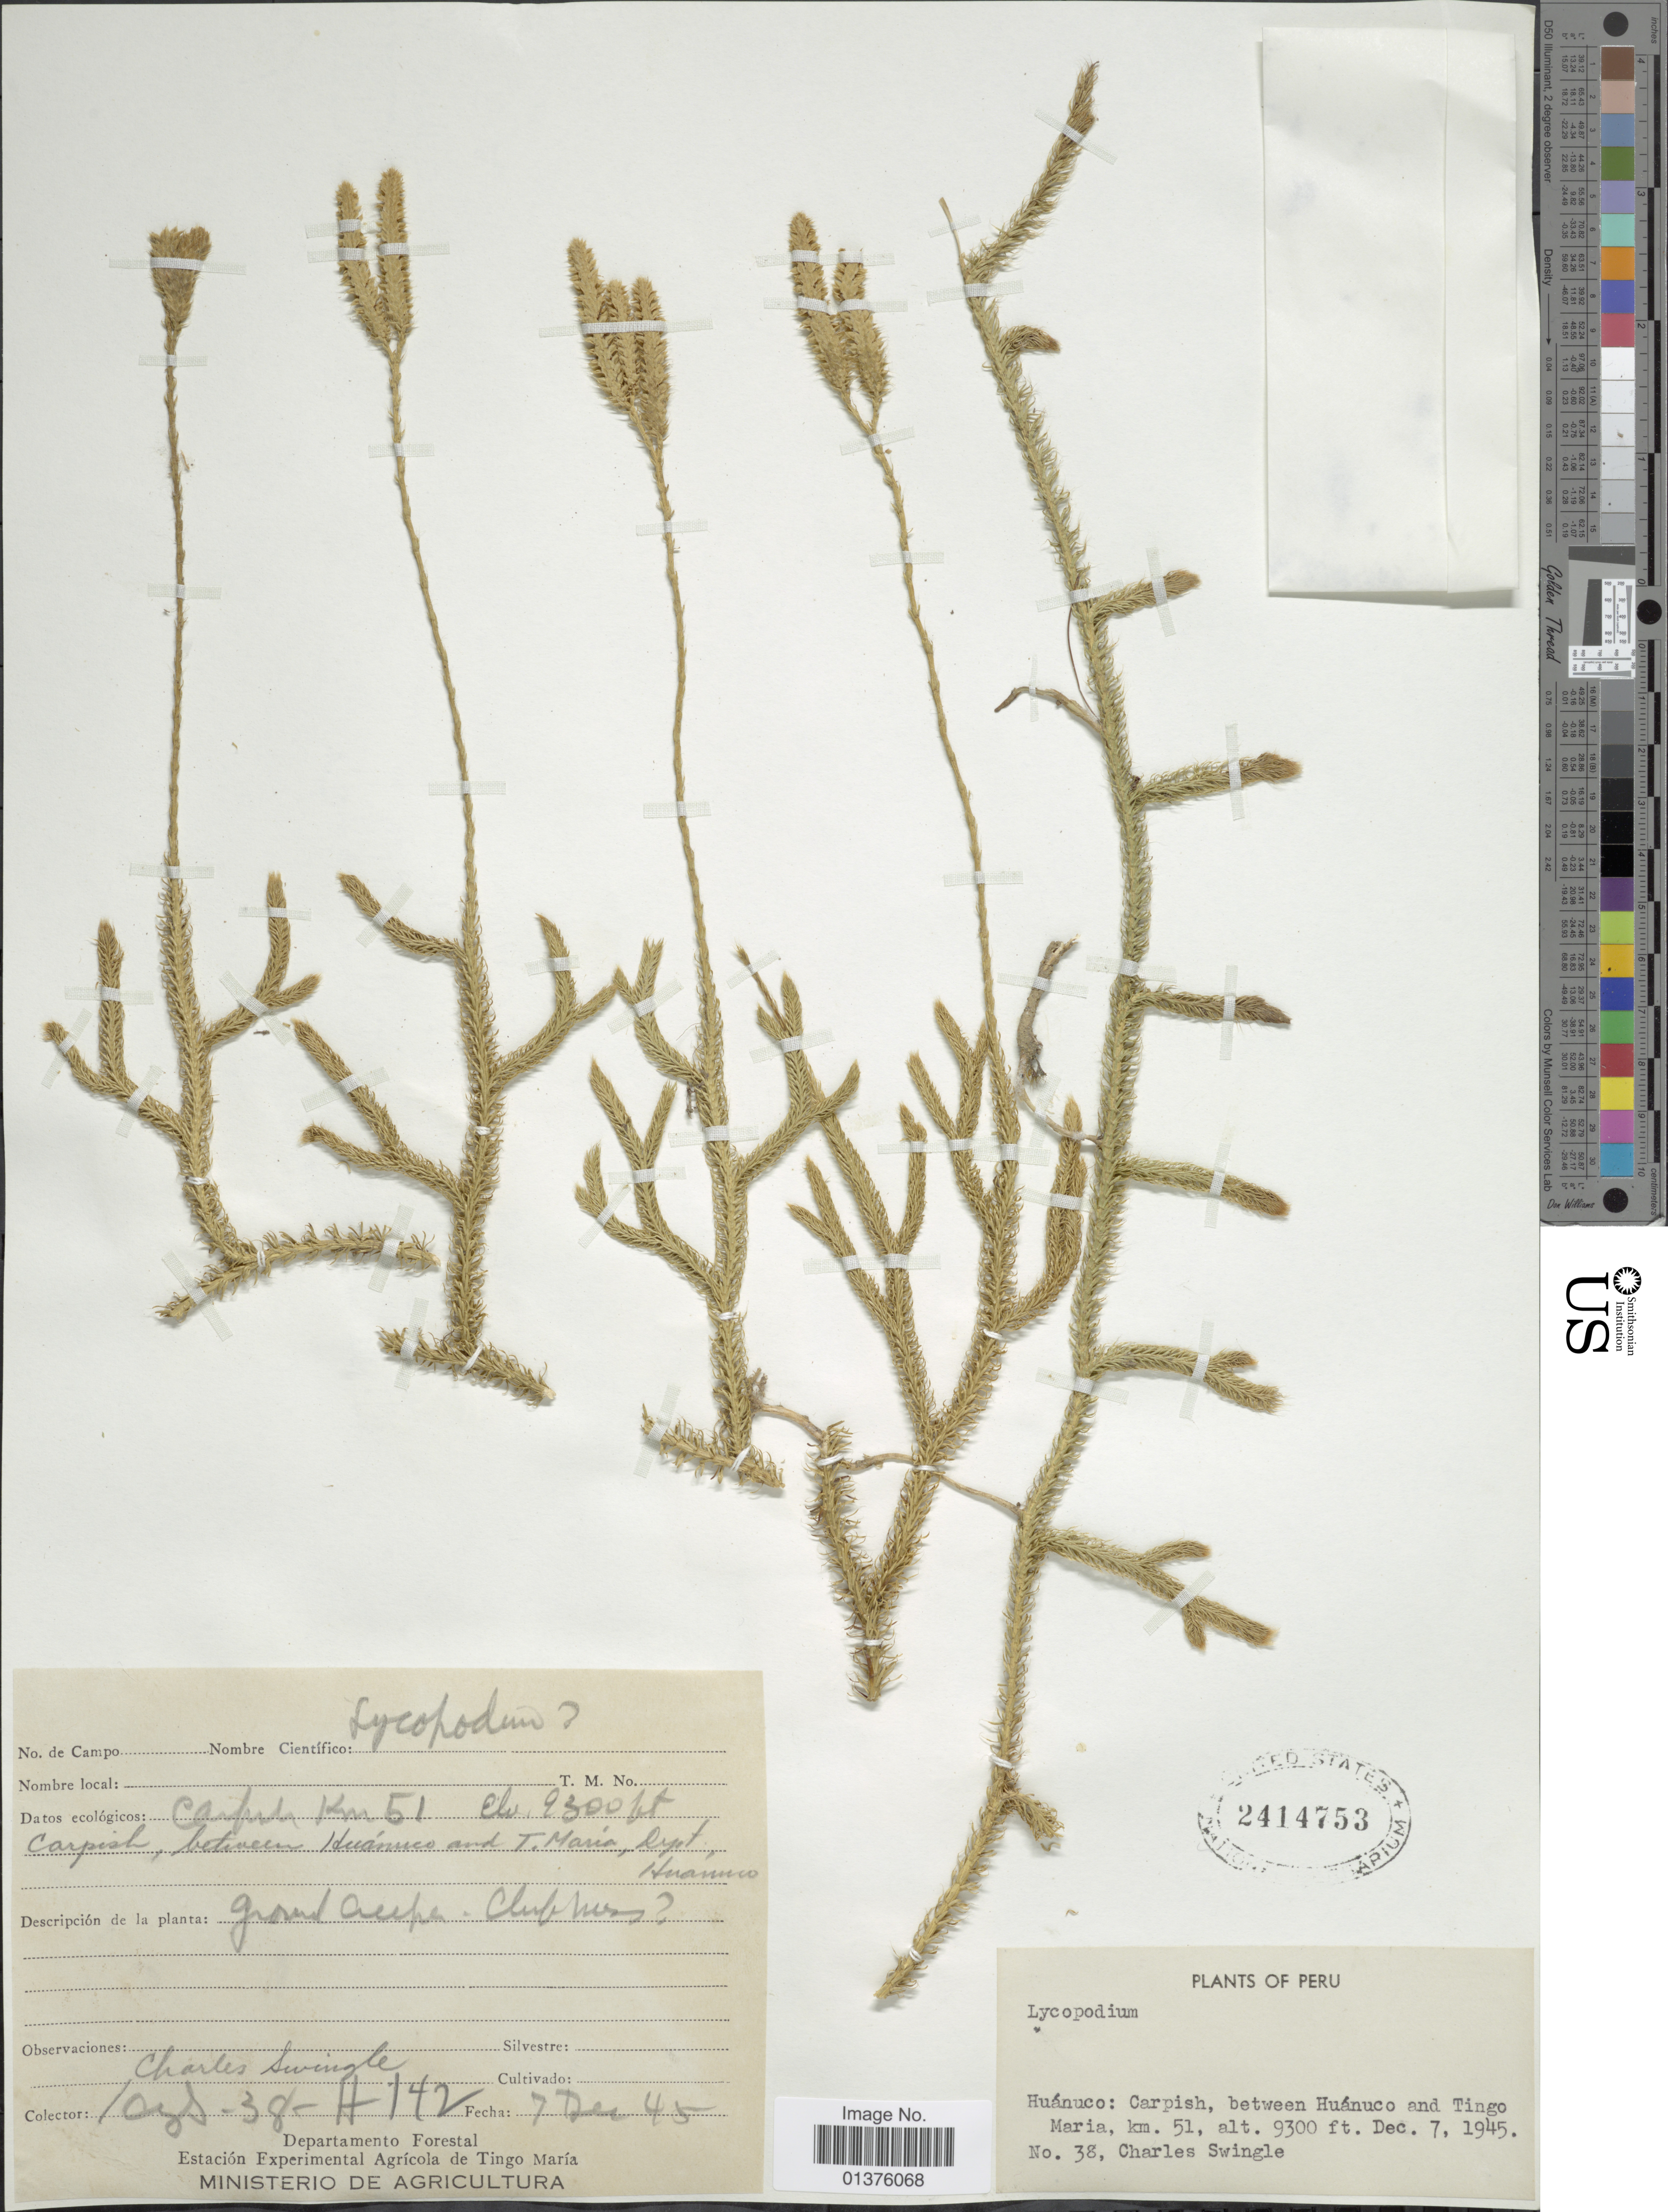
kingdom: Plantae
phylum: Tracheophyta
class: Lycopodiopsida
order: Lycopodiales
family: Lycopodiaceae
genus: Lycopodium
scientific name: Lycopodium clavatum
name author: L.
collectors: C. Swingle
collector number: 38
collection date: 1945-12-07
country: Peru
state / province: Huánuco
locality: Carpish, between Huanuco and Tingo Maria, km 51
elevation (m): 2835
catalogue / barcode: US 2414753